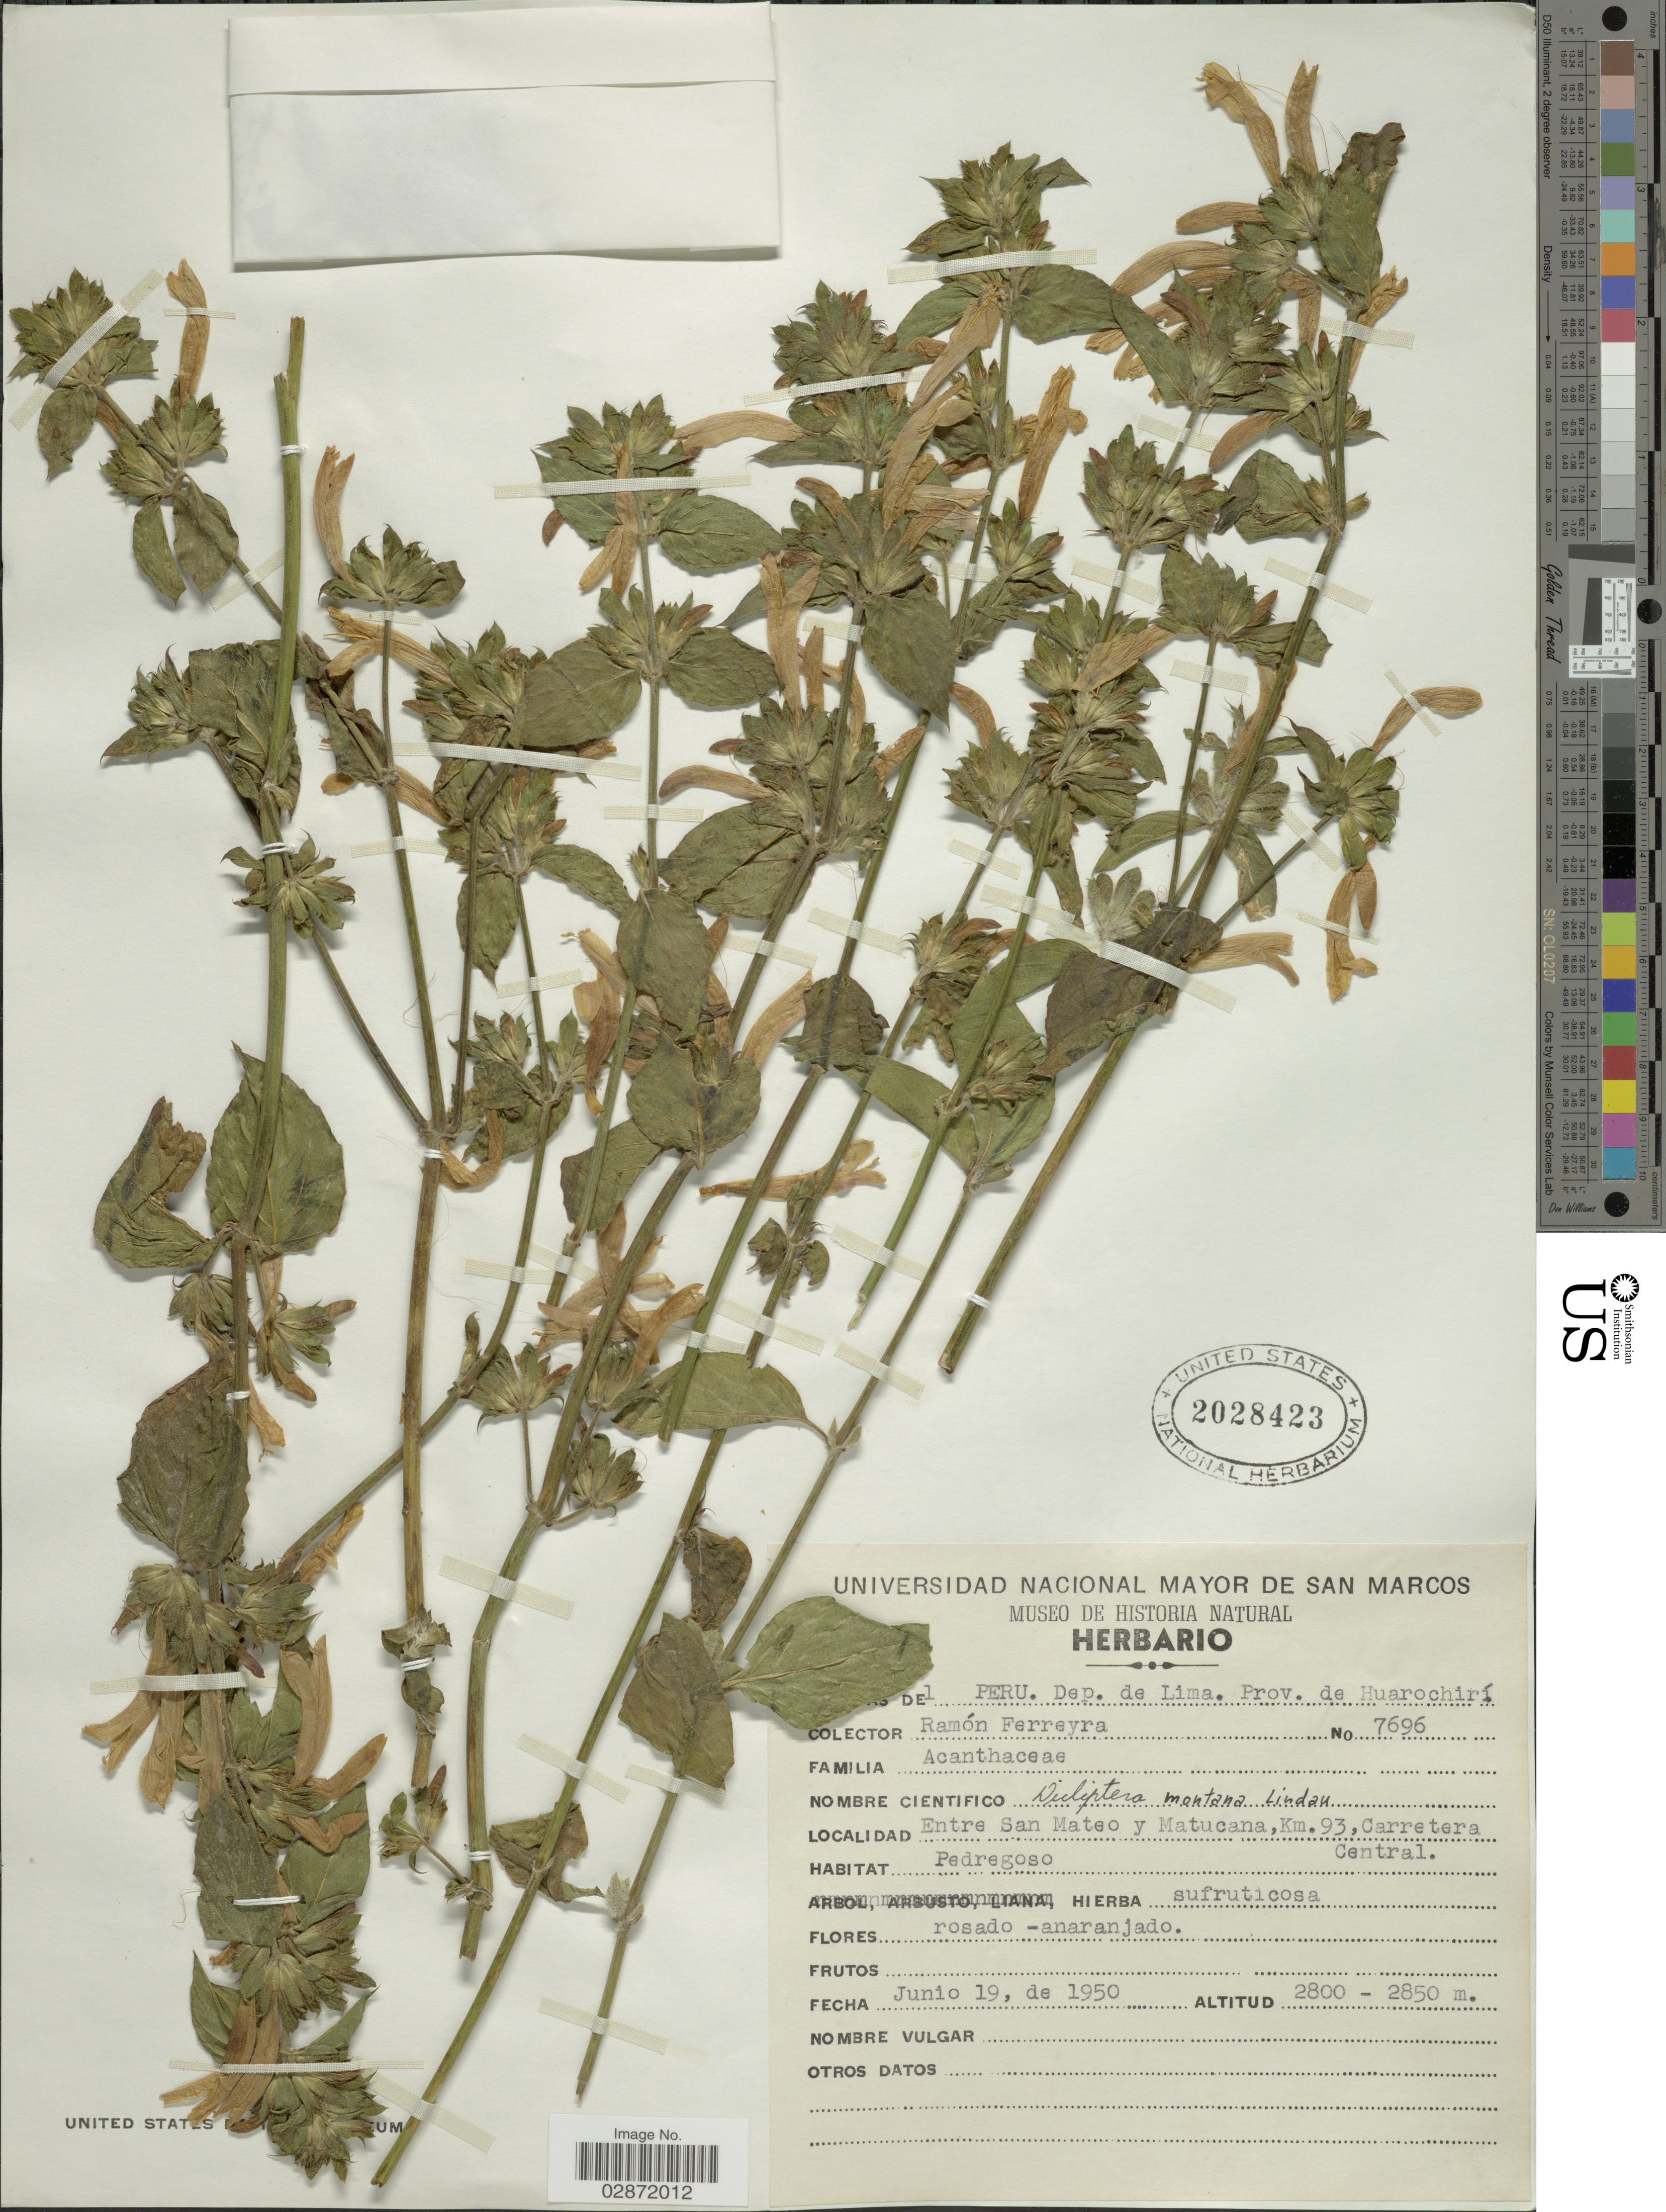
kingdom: Plantae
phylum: Tracheophyta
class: Magnoliopsida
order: Lamiales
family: Acanthaceae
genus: Dicliptera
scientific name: Dicliptera montana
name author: Lindau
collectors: R. A. Ferreyra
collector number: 7696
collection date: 1950-06-19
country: Peru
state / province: Lima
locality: Dep. de Lima. Prov. de Huarochirí. Entre San Mateo y Matucana, Km. 93, Carretera Central.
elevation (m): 2800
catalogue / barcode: US 2028423